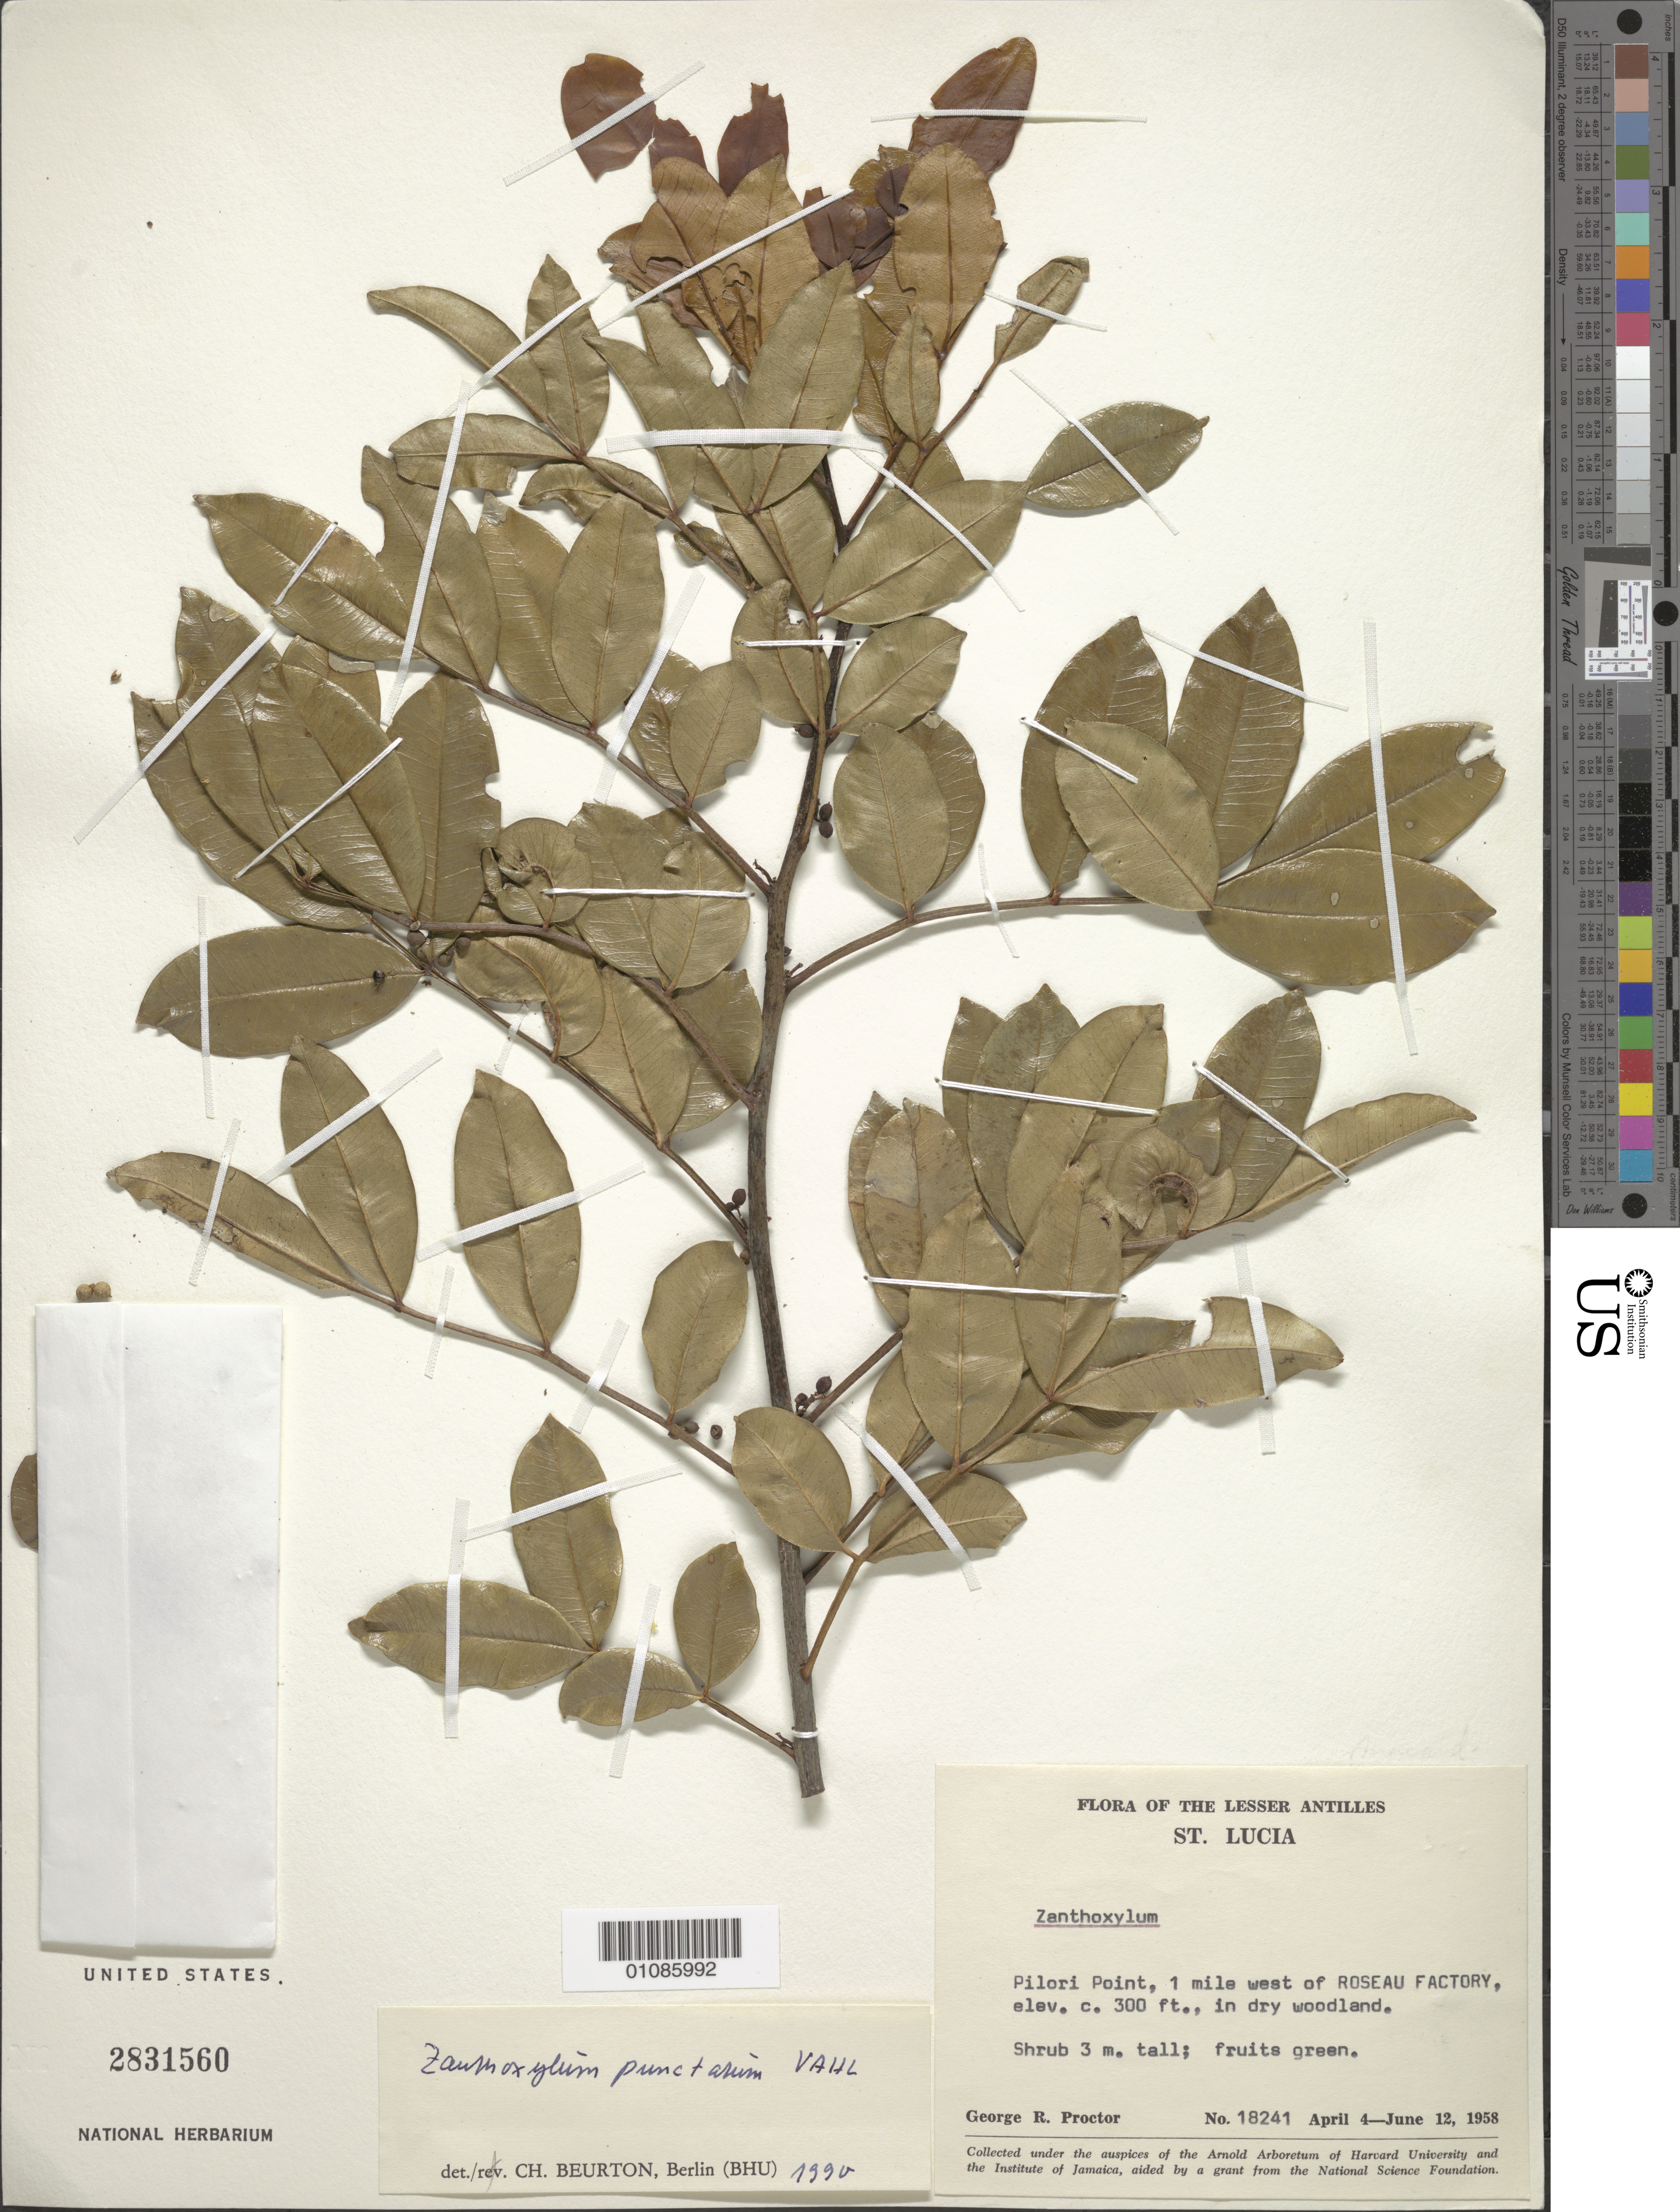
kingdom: Plantae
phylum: Tracheophyta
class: Magnoliopsida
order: Sapindales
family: Rutaceae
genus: Zanthoxylum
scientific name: Zanthoxylum punctatum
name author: Vahl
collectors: G. R. Proctor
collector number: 18241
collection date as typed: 04 Apr 1958 to 12 Jun 1958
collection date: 1958-04-04/1958-06-12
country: St. Lucia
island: St. Lucia I.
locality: Pilori point, 1 mile W of Roseau Factory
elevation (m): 0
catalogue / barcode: US 2831560